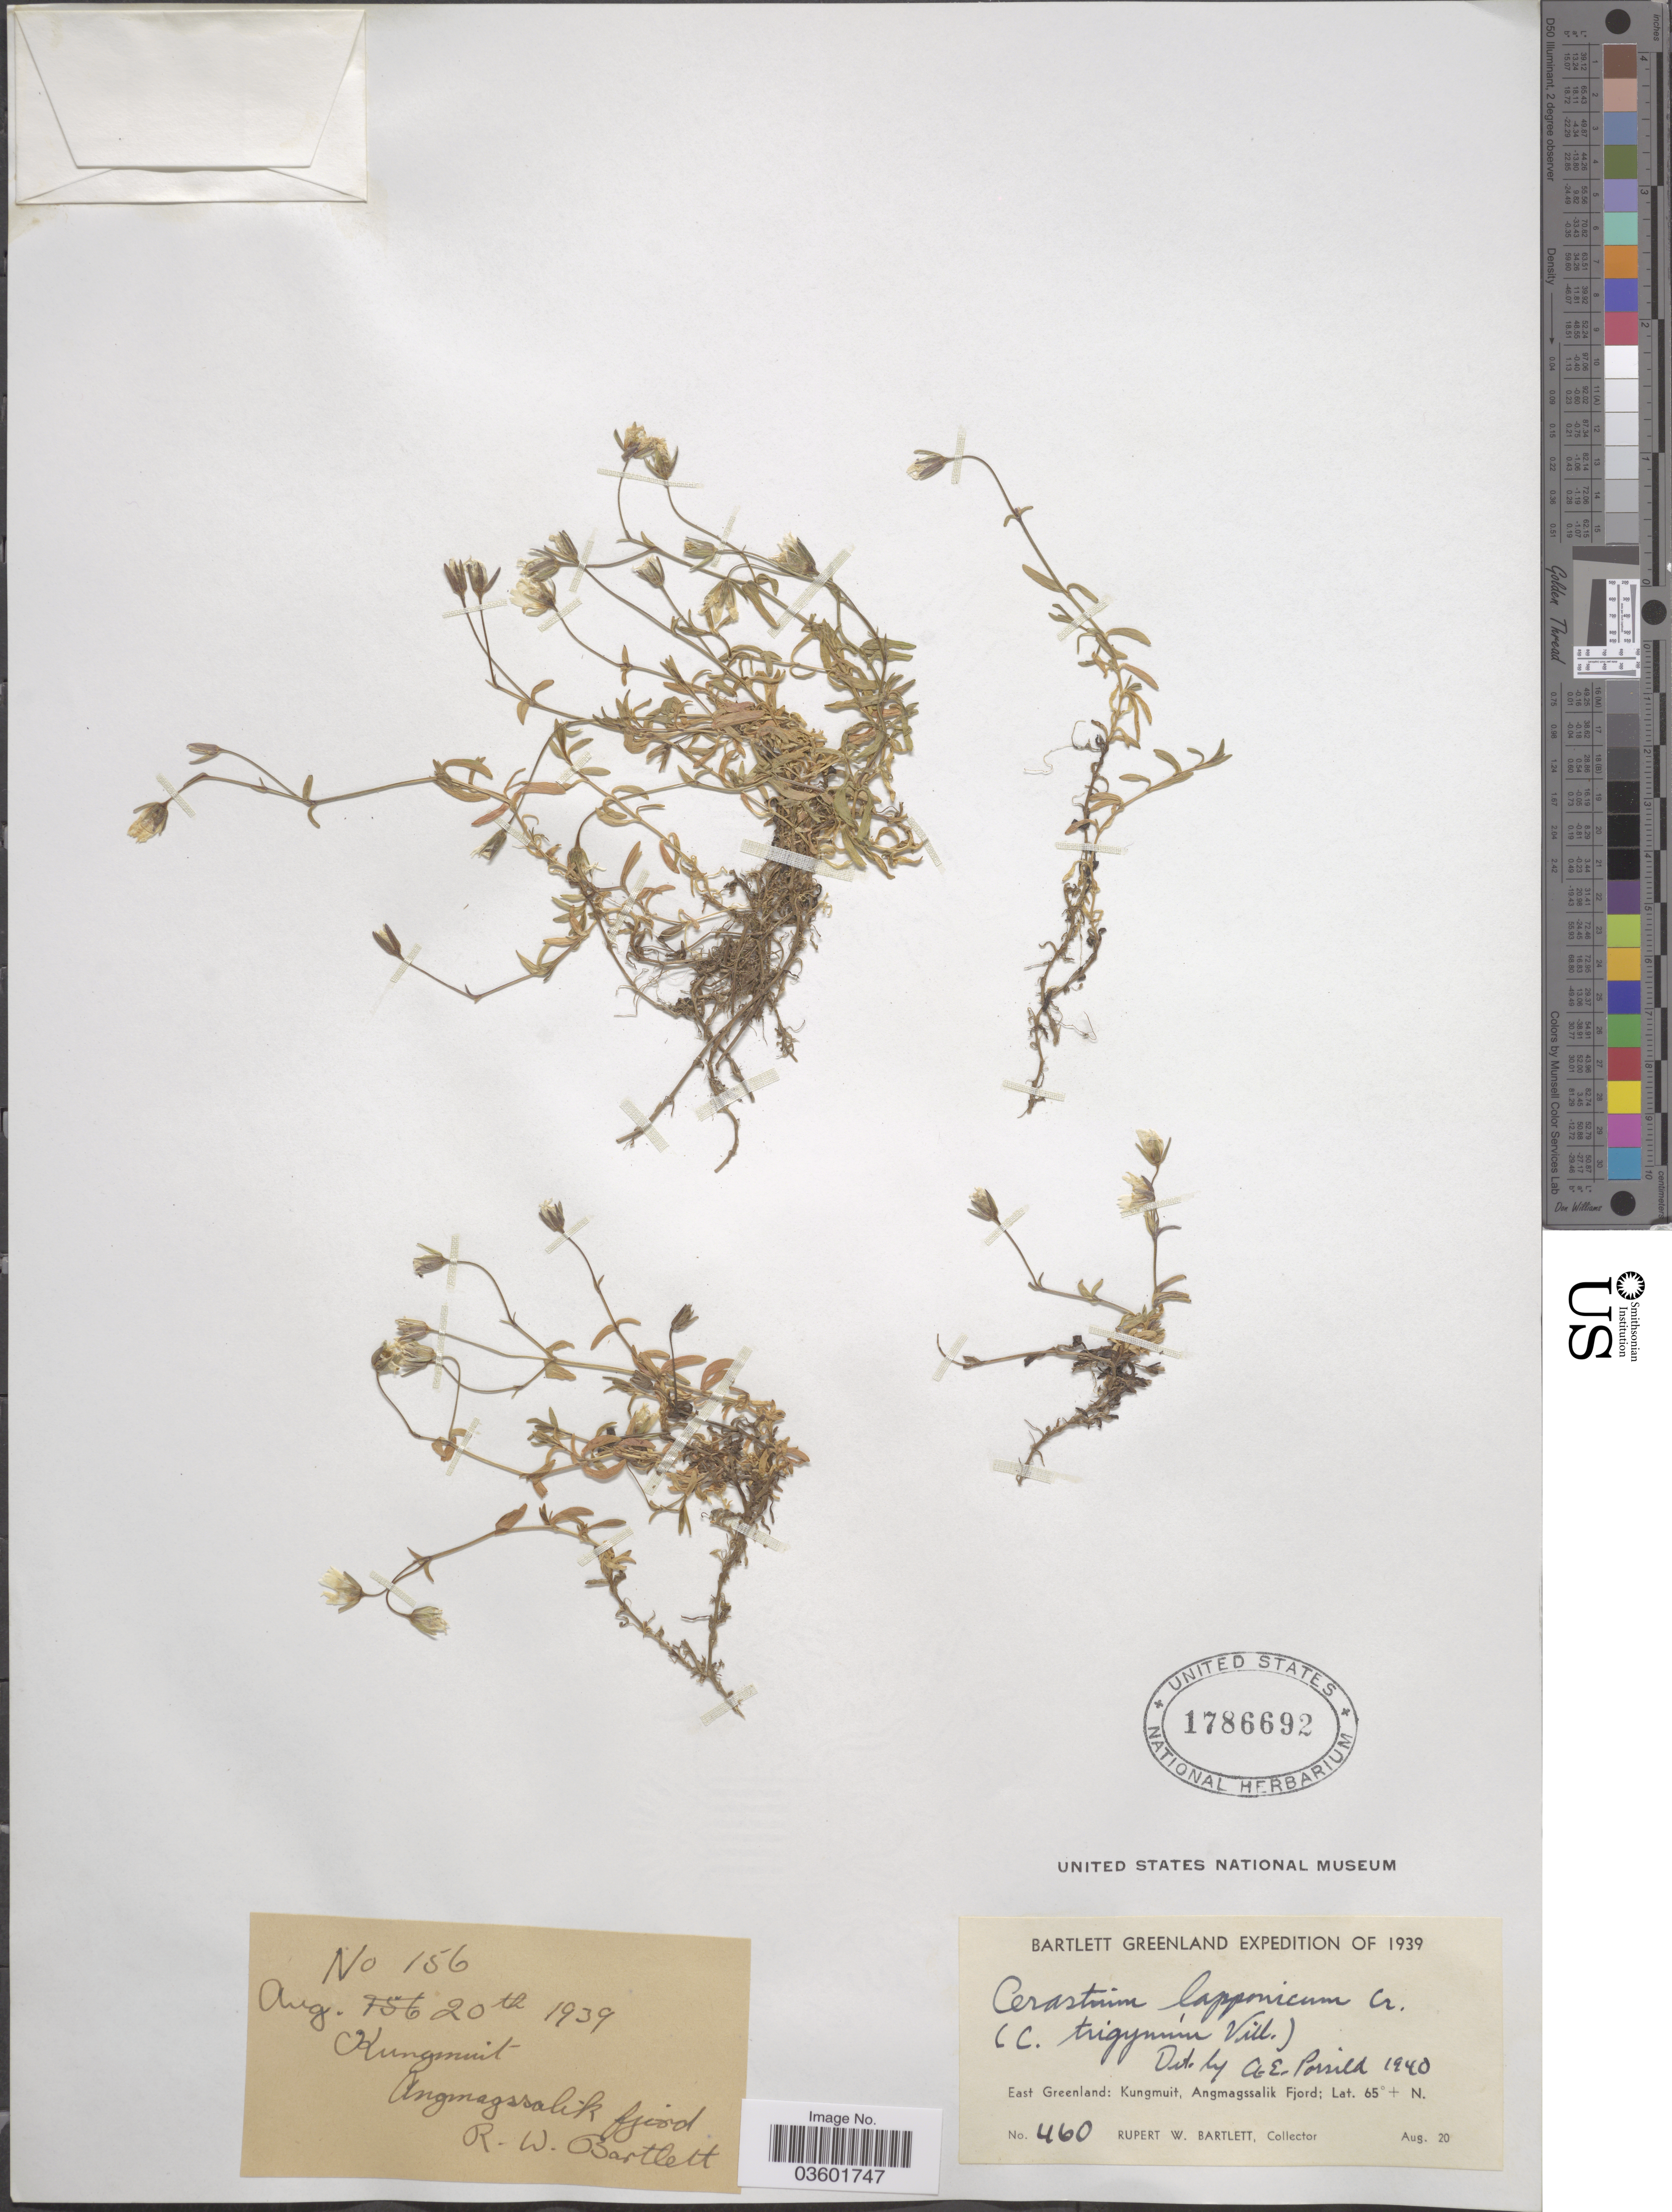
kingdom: Plantae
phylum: Tracheophyta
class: Magnoliopsida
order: Caryophyllales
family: Caryophyllaceae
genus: Cerastium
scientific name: Cerastium cerastoides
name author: (L.) Britton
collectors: R. W. Bartlett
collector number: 156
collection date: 1939-08-20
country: Greenland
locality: East Greenland: Kungmuit, Angmagssalik Fjord.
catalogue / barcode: US 1786692